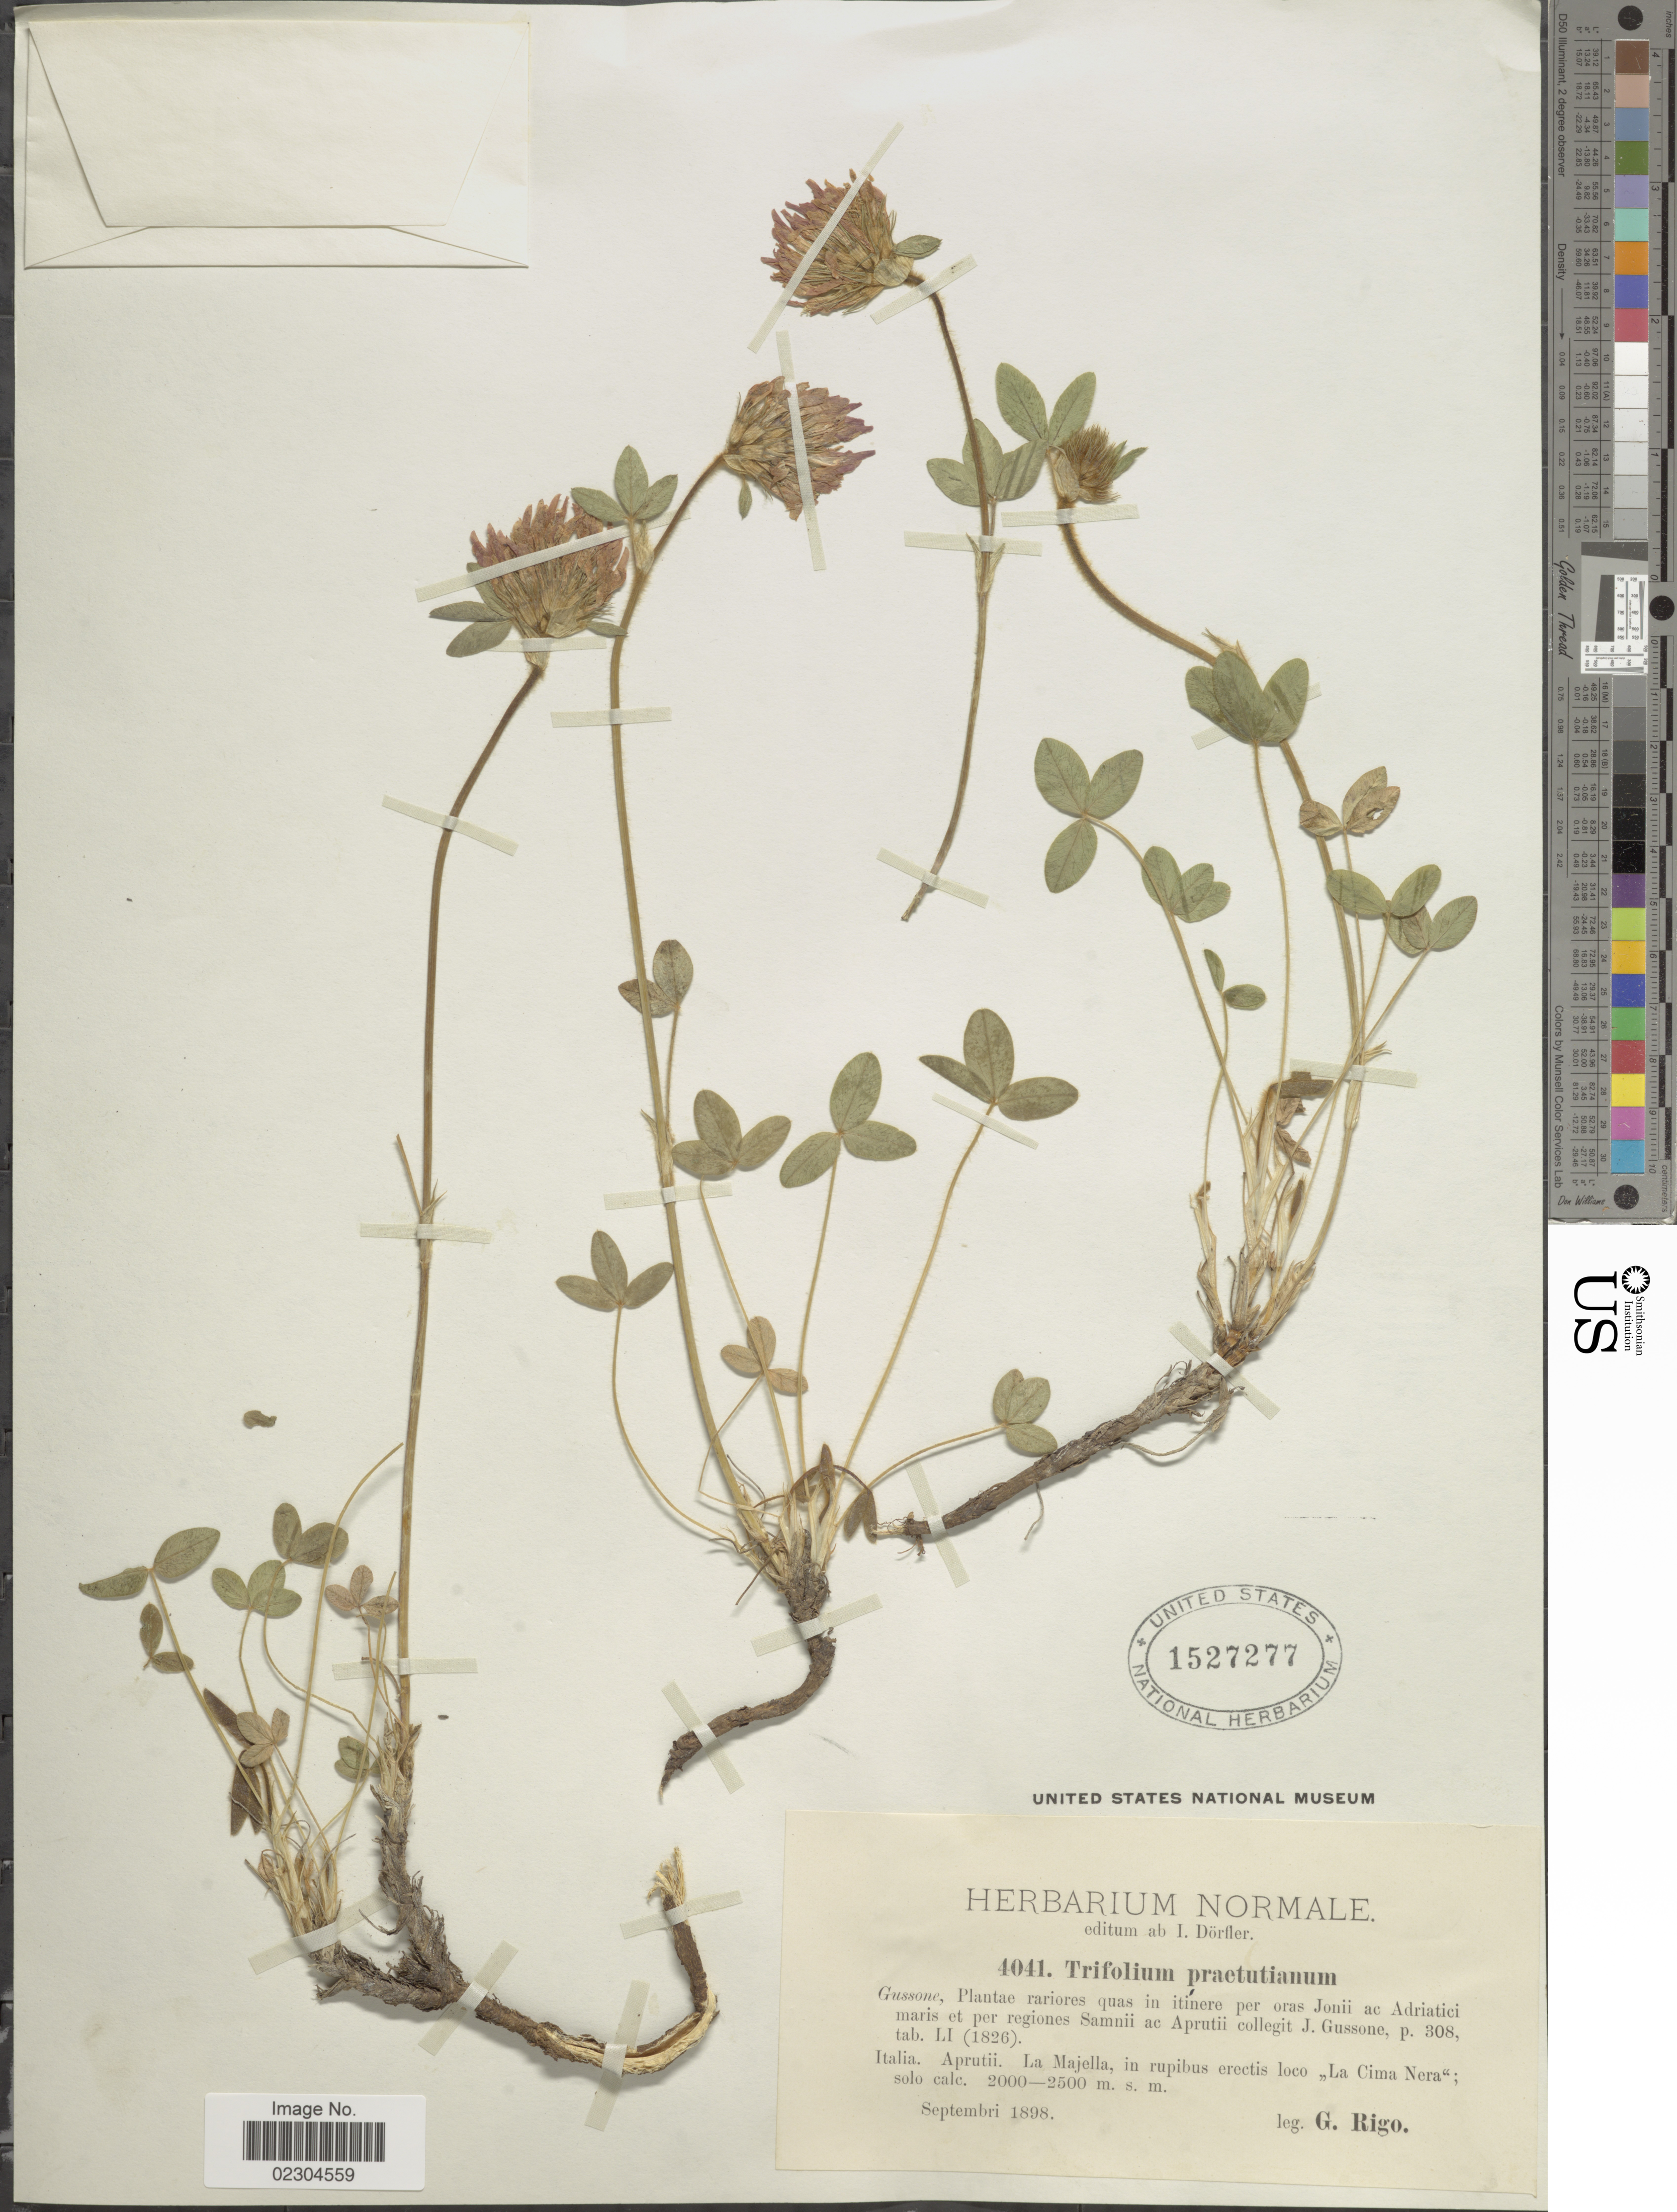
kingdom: Plantae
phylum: Tracheophyta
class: Magnoliopsida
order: Fabales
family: Fabaceae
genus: Trifolium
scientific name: Trifolium praetutianum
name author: Gussone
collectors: G. Rigo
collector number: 4041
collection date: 1898-09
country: Italy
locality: Italia, Aprutii, La Majekka, in rupibus erectis loco, "Laca Cima Nera"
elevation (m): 2000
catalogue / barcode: US 1527277